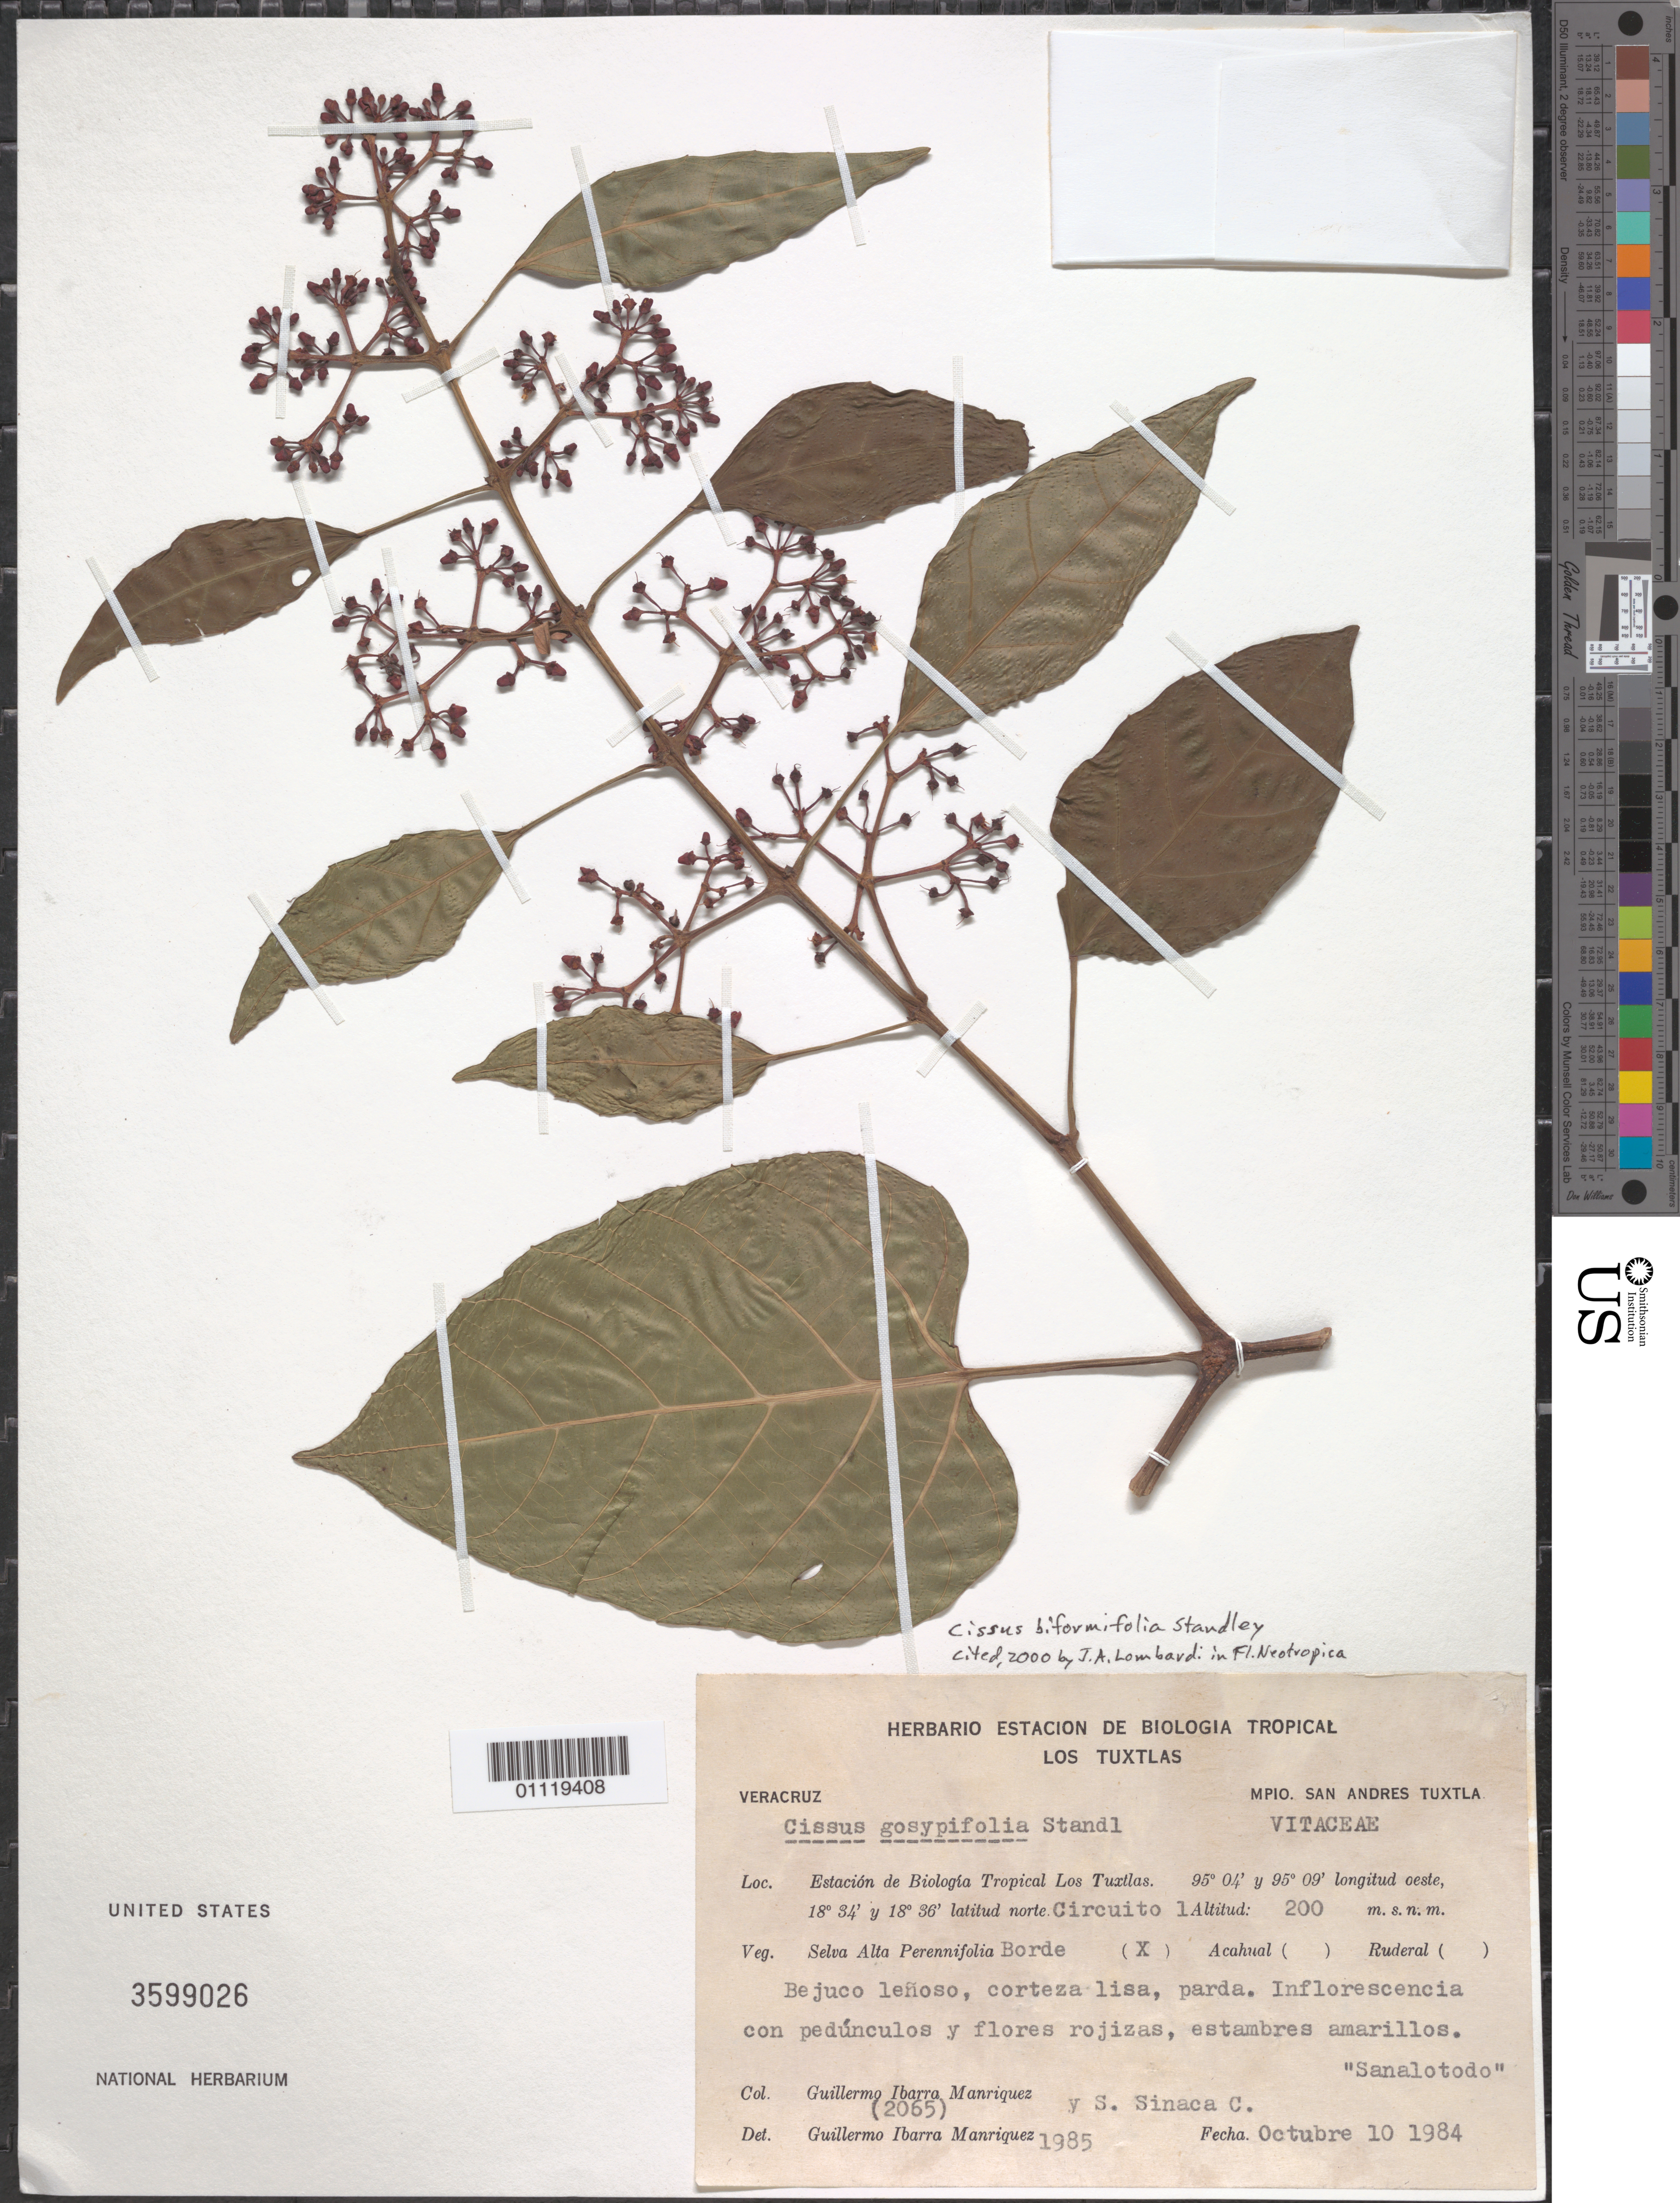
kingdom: Plantae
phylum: Tracheophyta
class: Magnoliopsida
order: Vitales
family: Vitaceae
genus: Cissus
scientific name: Cissus biformifolia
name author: Standl.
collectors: G. Ibarra-Manríquez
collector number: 2065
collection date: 1984-10-10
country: Mexico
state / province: Veracruz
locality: Estacion de Biologia Tropical Los Tuxtlas.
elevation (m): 200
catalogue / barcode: US 3599026